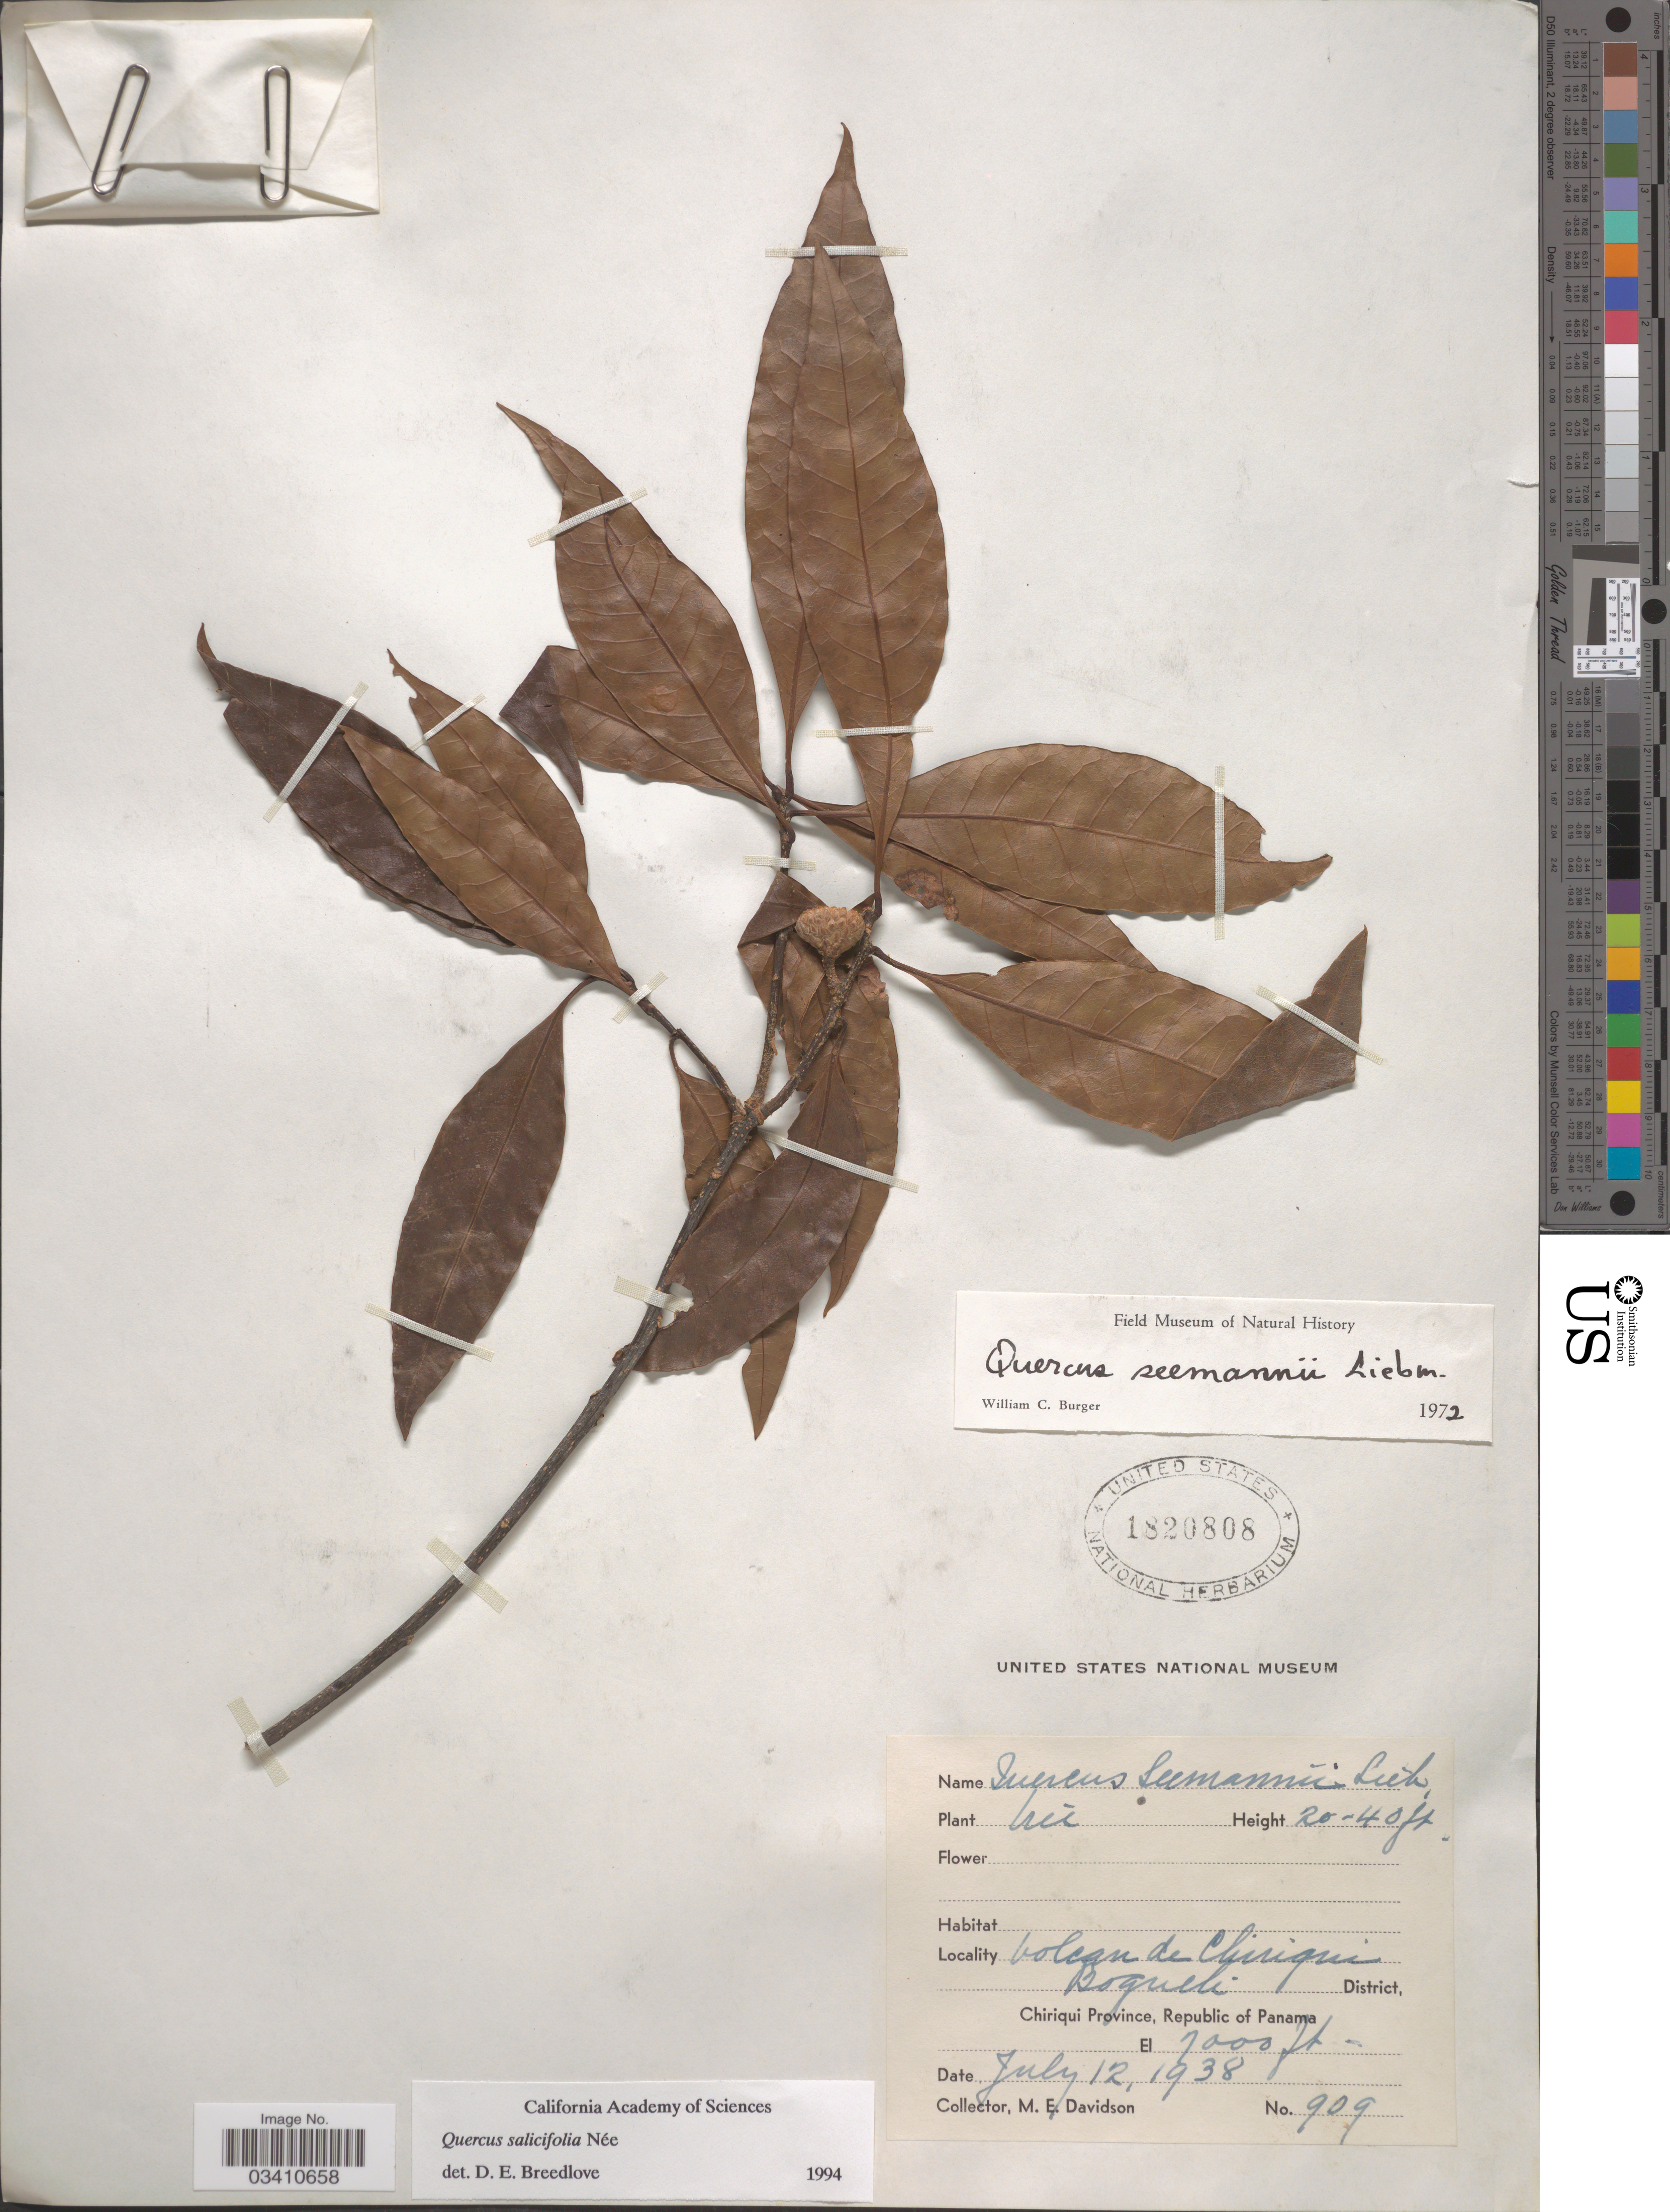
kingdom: Plantae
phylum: Tracheophyta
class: Magnoliopsida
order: Fagales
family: Fagaceae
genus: Quercus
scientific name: Quercus salicifolia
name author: Née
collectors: M. E. Davidson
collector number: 909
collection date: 1938-07-12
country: Panama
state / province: Chiriqui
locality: Volcan de Chiriqui, Boquete District.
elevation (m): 2134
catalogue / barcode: US 1820808